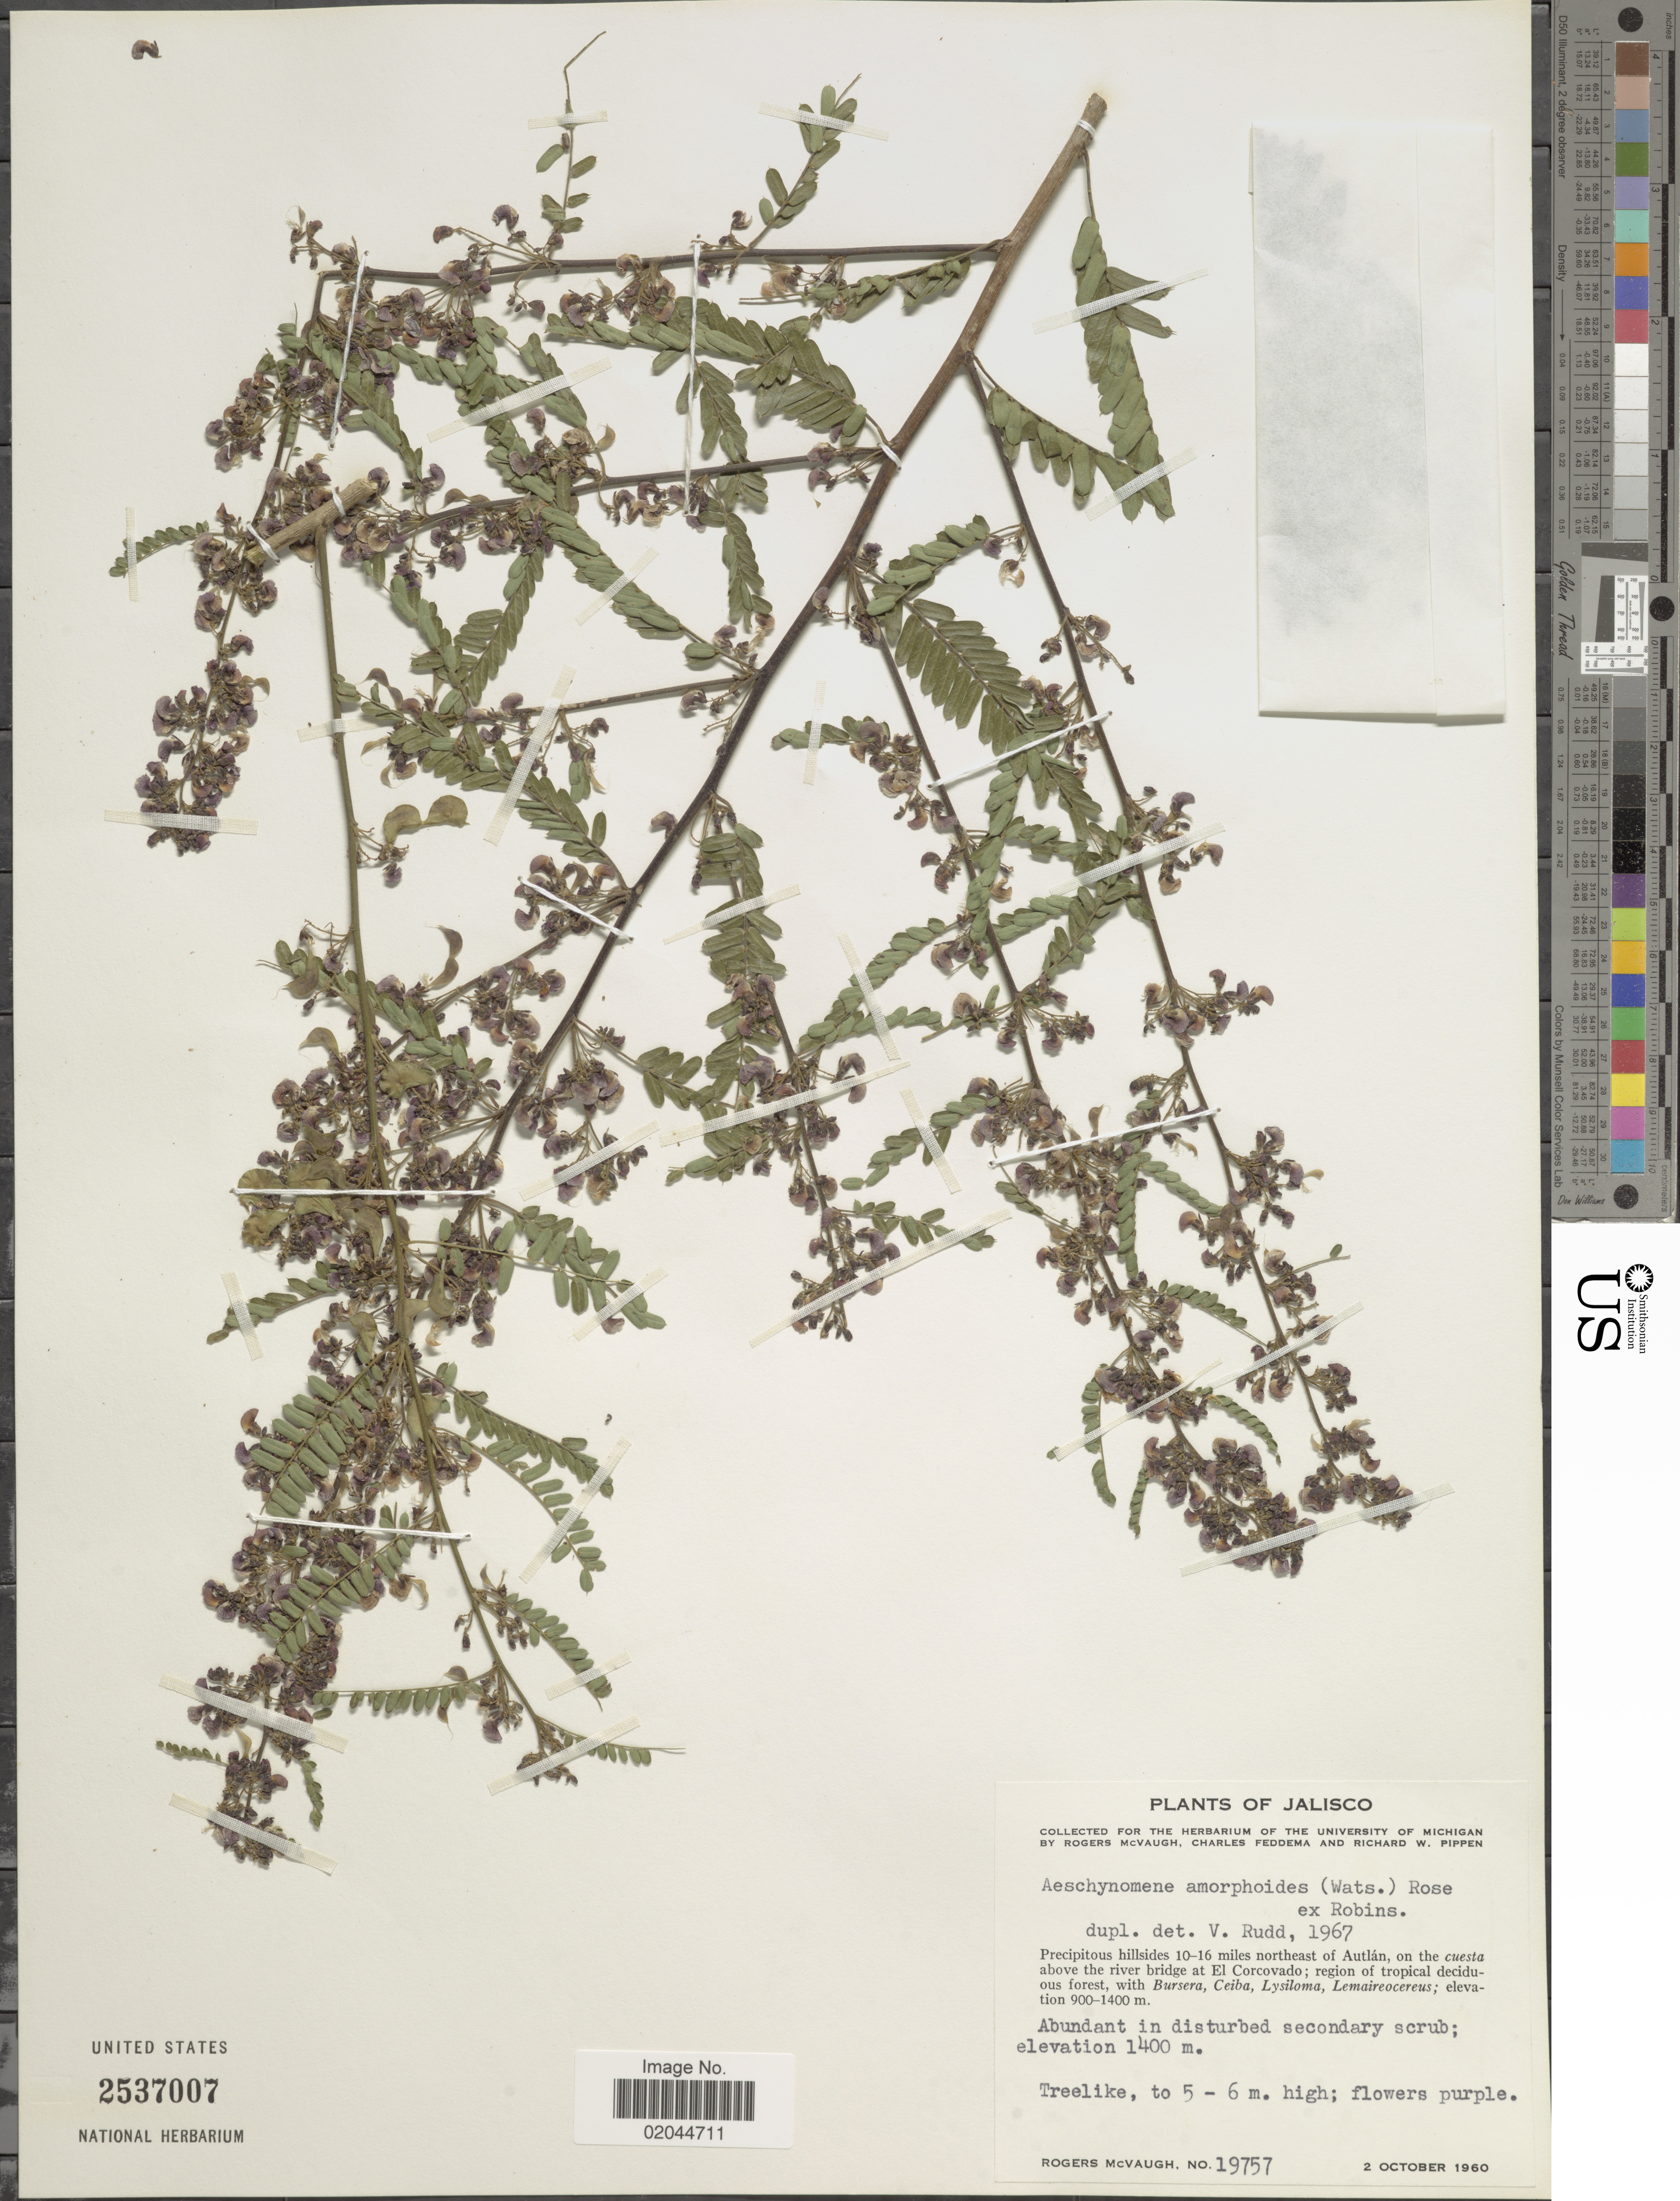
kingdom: Plantae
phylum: Tracheophyta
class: Magnoliopsida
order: Fabales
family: Fabaceae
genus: Aeschynomene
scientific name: Aeschynomene amorphoides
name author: (S. Watson) Rose ex B.L. Rob.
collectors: R. McVaugh, C. Feddema & R. W. Pippen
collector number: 19757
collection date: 1960-10-02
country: Mexico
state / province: Jalisco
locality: Precipitous hillsides 10-16 miles northeast of Autlan, on the cuesta above the river bridge at El Corcovado; region of tropical deciduous forest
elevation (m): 1400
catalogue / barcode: US 2537007